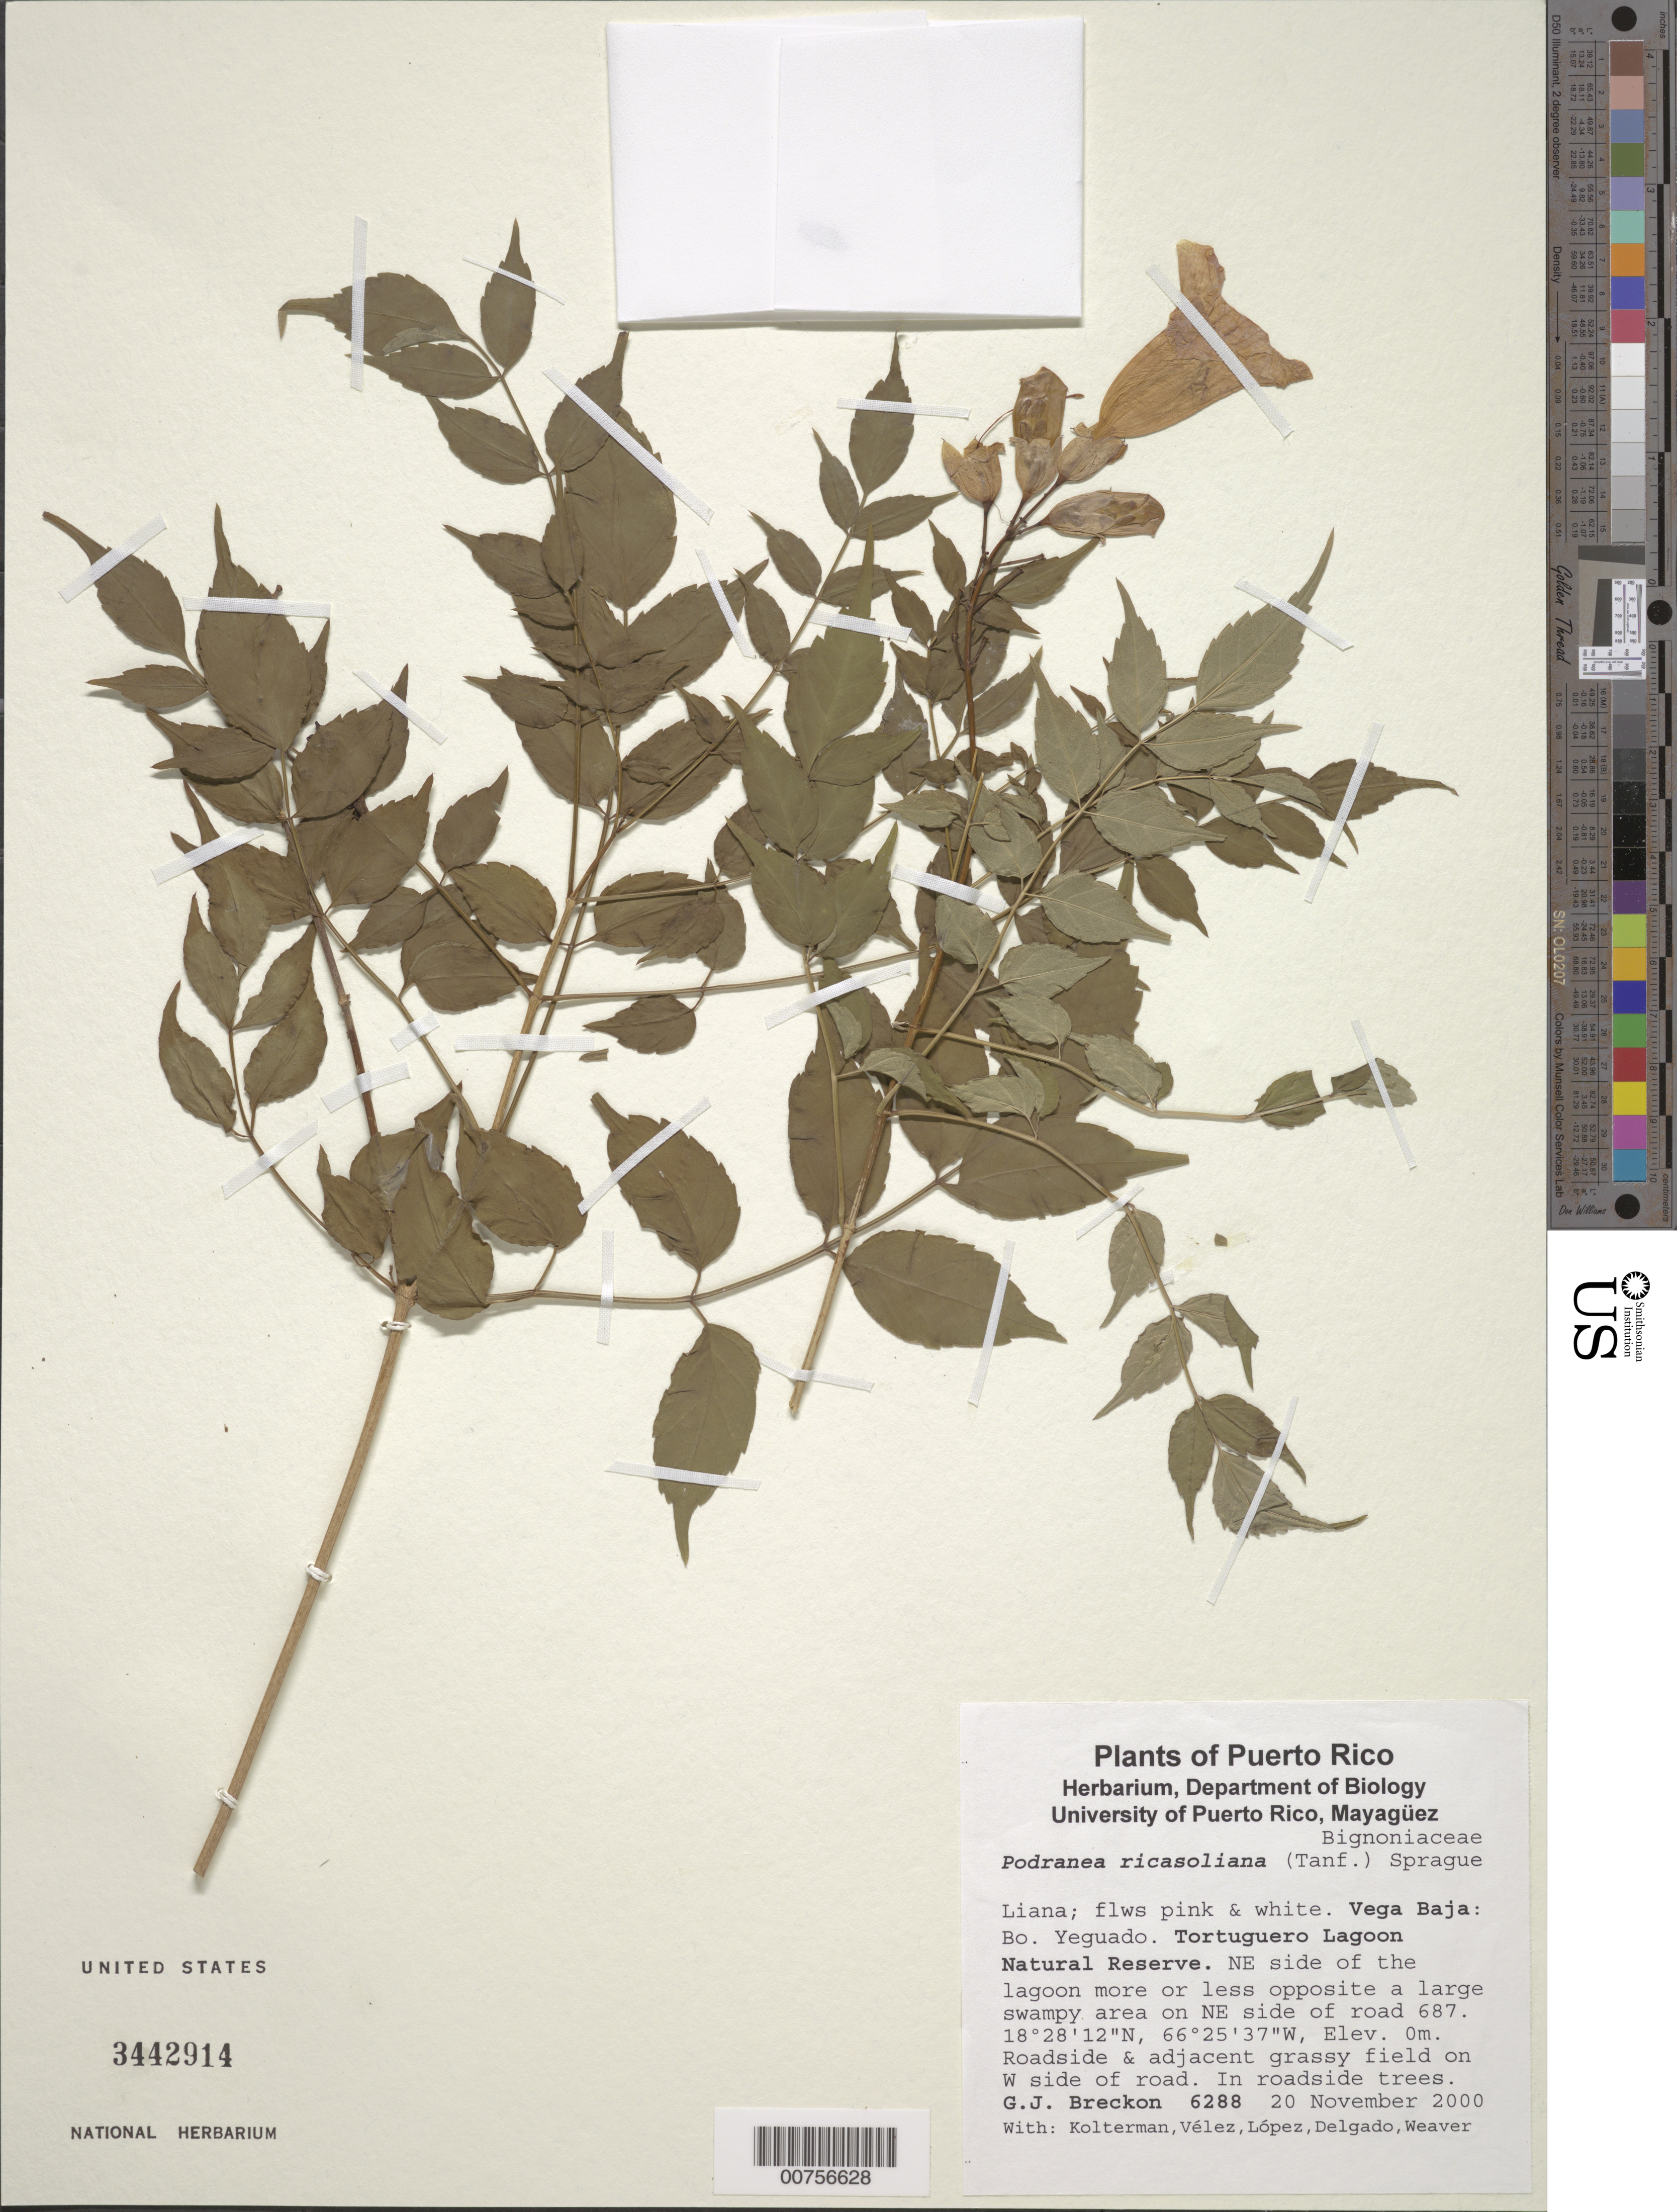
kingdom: Plantae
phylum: Tracheophyta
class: Magnoliopsida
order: Lamiales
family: Bignoniaceae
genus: Podranea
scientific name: Podranea ricasoliana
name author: (Tanfani) Sprague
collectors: G. J. Breckon, -. Kolterman, -. Velez, -. Lopez, Delgado, -- & Weaver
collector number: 6288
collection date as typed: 20 Nov 2000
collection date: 2000-11-20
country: Puerto Rico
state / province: Vega Baja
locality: Vega Baja: Bo. Yeguado. Tortuguero Lagoon Natural Reserve. NE side of the lagoon more or less opposite a large swampy area on NE side of road 687.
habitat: Roadside and adjacent grassy field on W side of road. In roadside trees.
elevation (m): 0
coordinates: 18.47, -66.42694444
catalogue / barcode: US 3442914